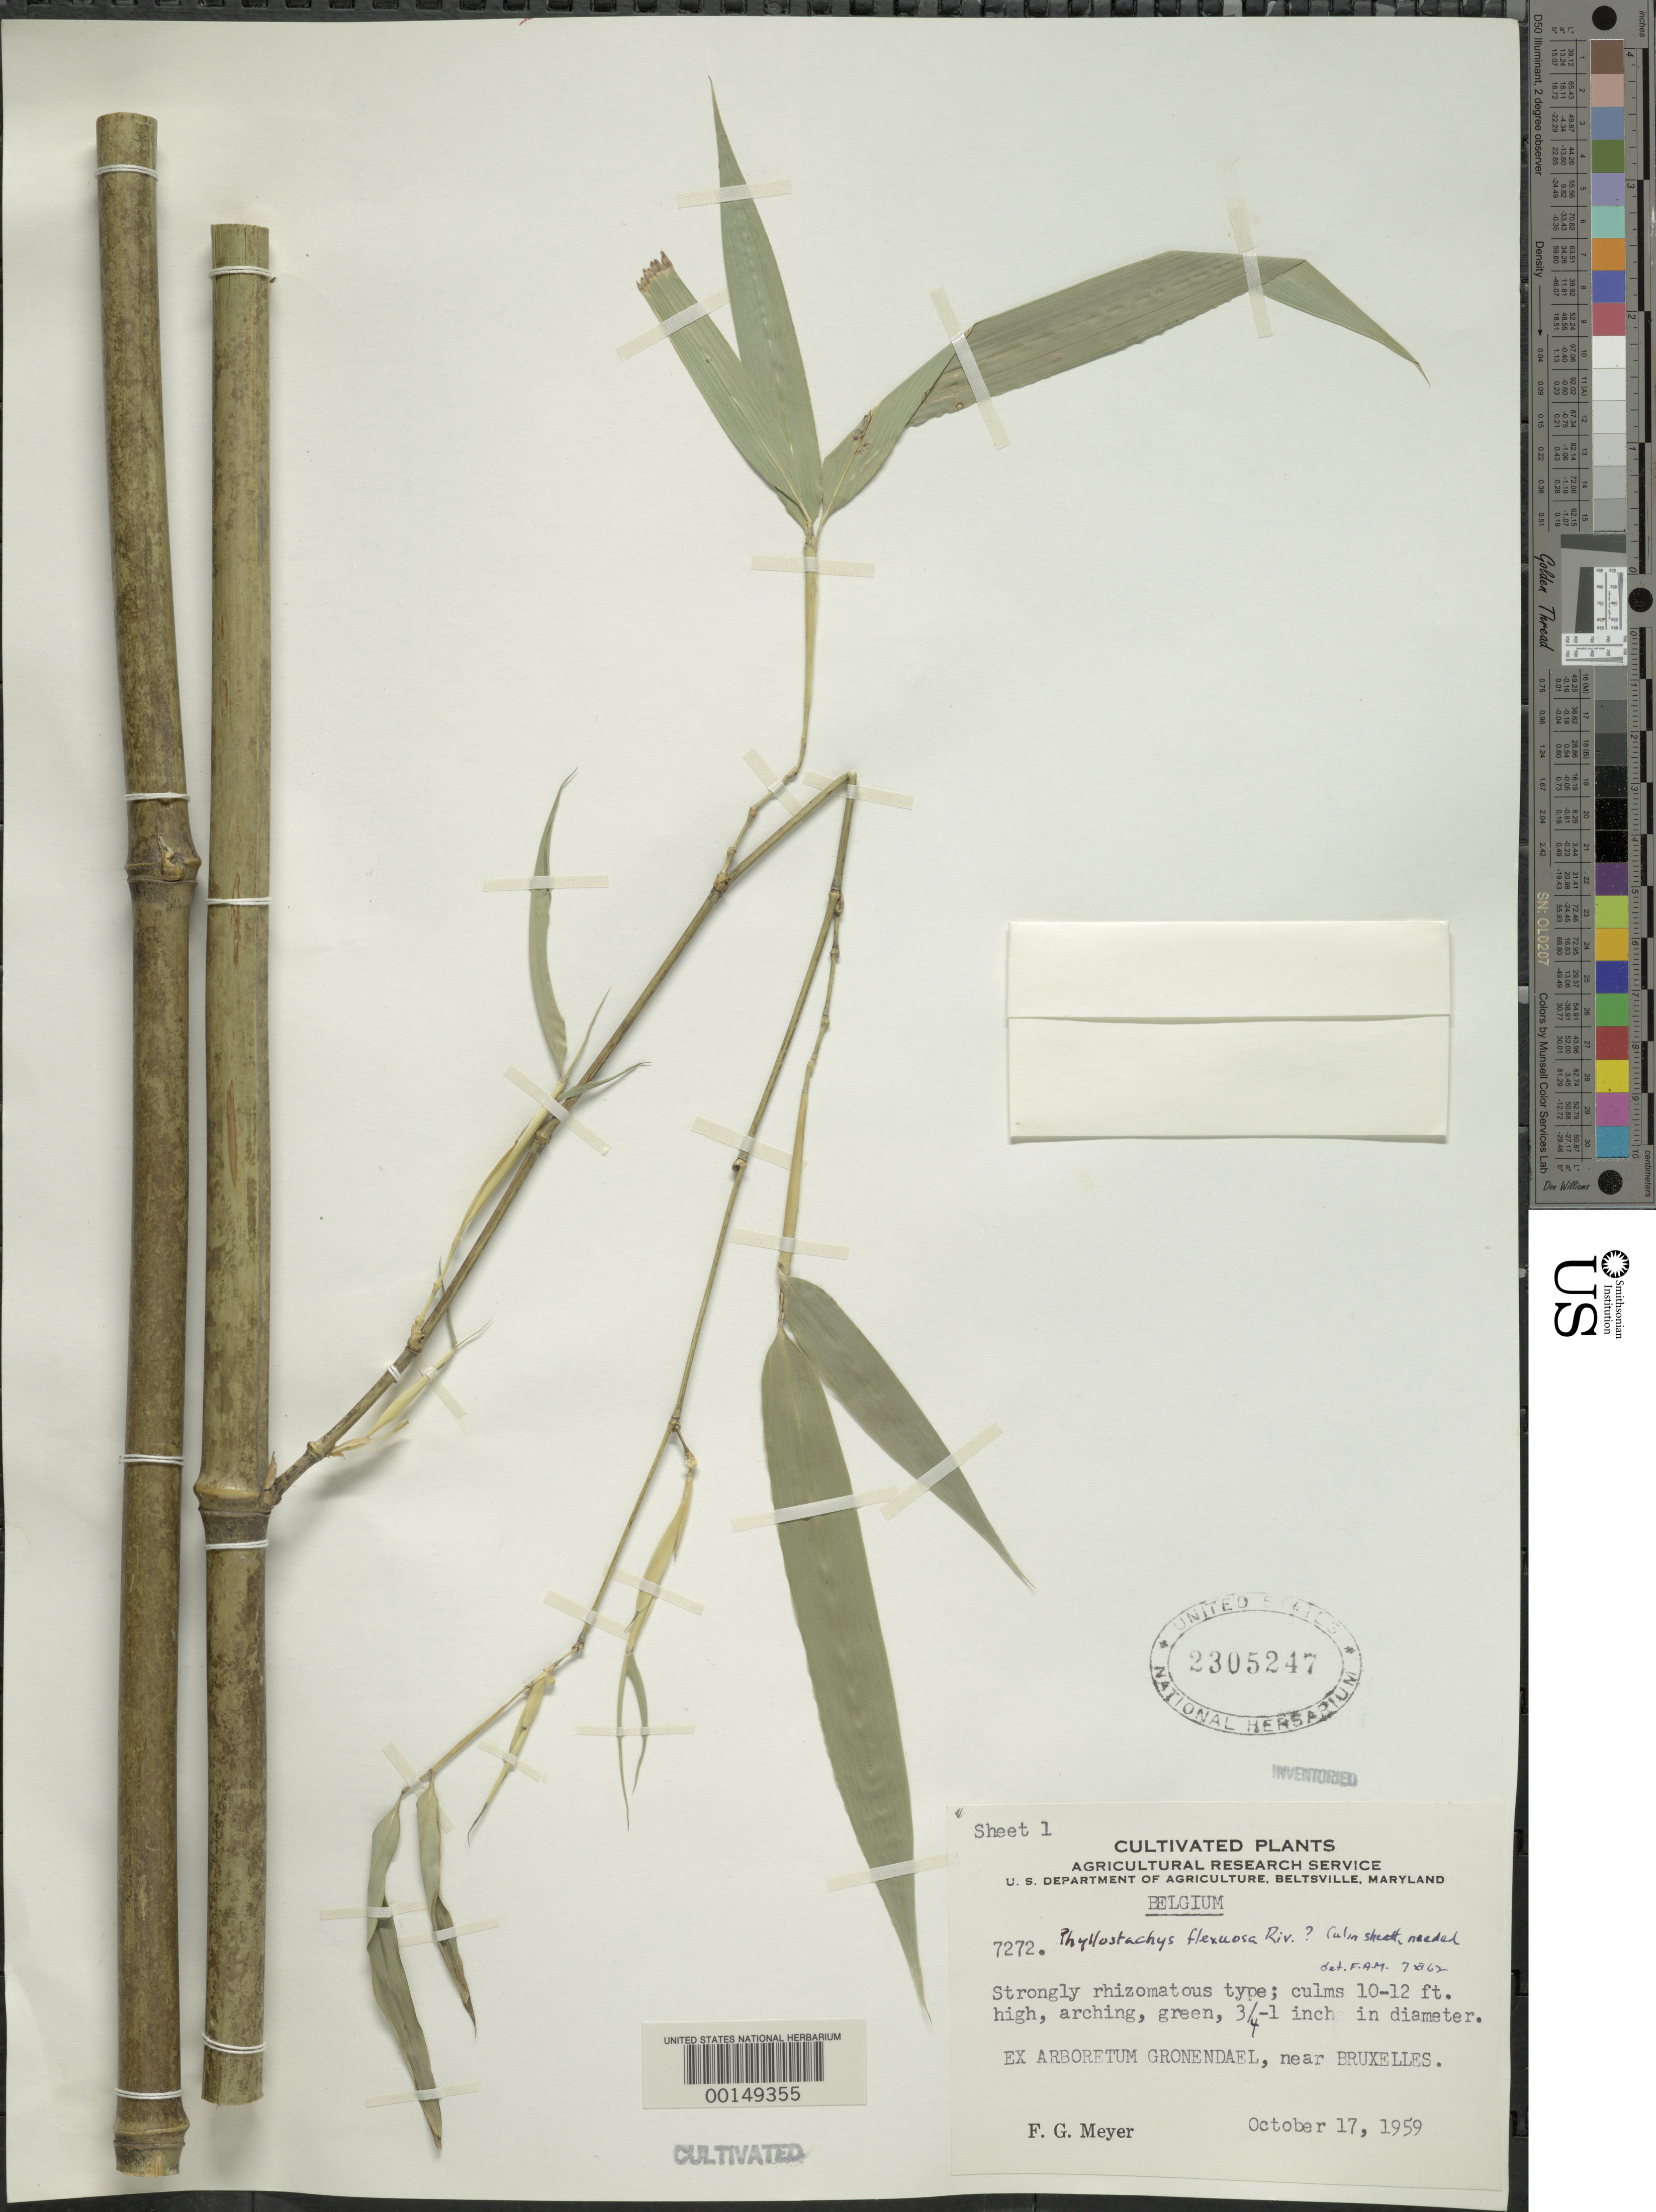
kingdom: Plantae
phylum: Tracheophyta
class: Liliopsida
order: Poales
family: Poaceae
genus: Phyllostachys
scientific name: Phyllostachys flexuosa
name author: Rivière & C. Rivière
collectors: F. G. Meyer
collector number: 7272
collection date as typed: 17 Oct 1959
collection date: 1959-10-17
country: Belgium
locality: Bruxelles, Arboretum Gronendael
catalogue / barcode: US 2305247